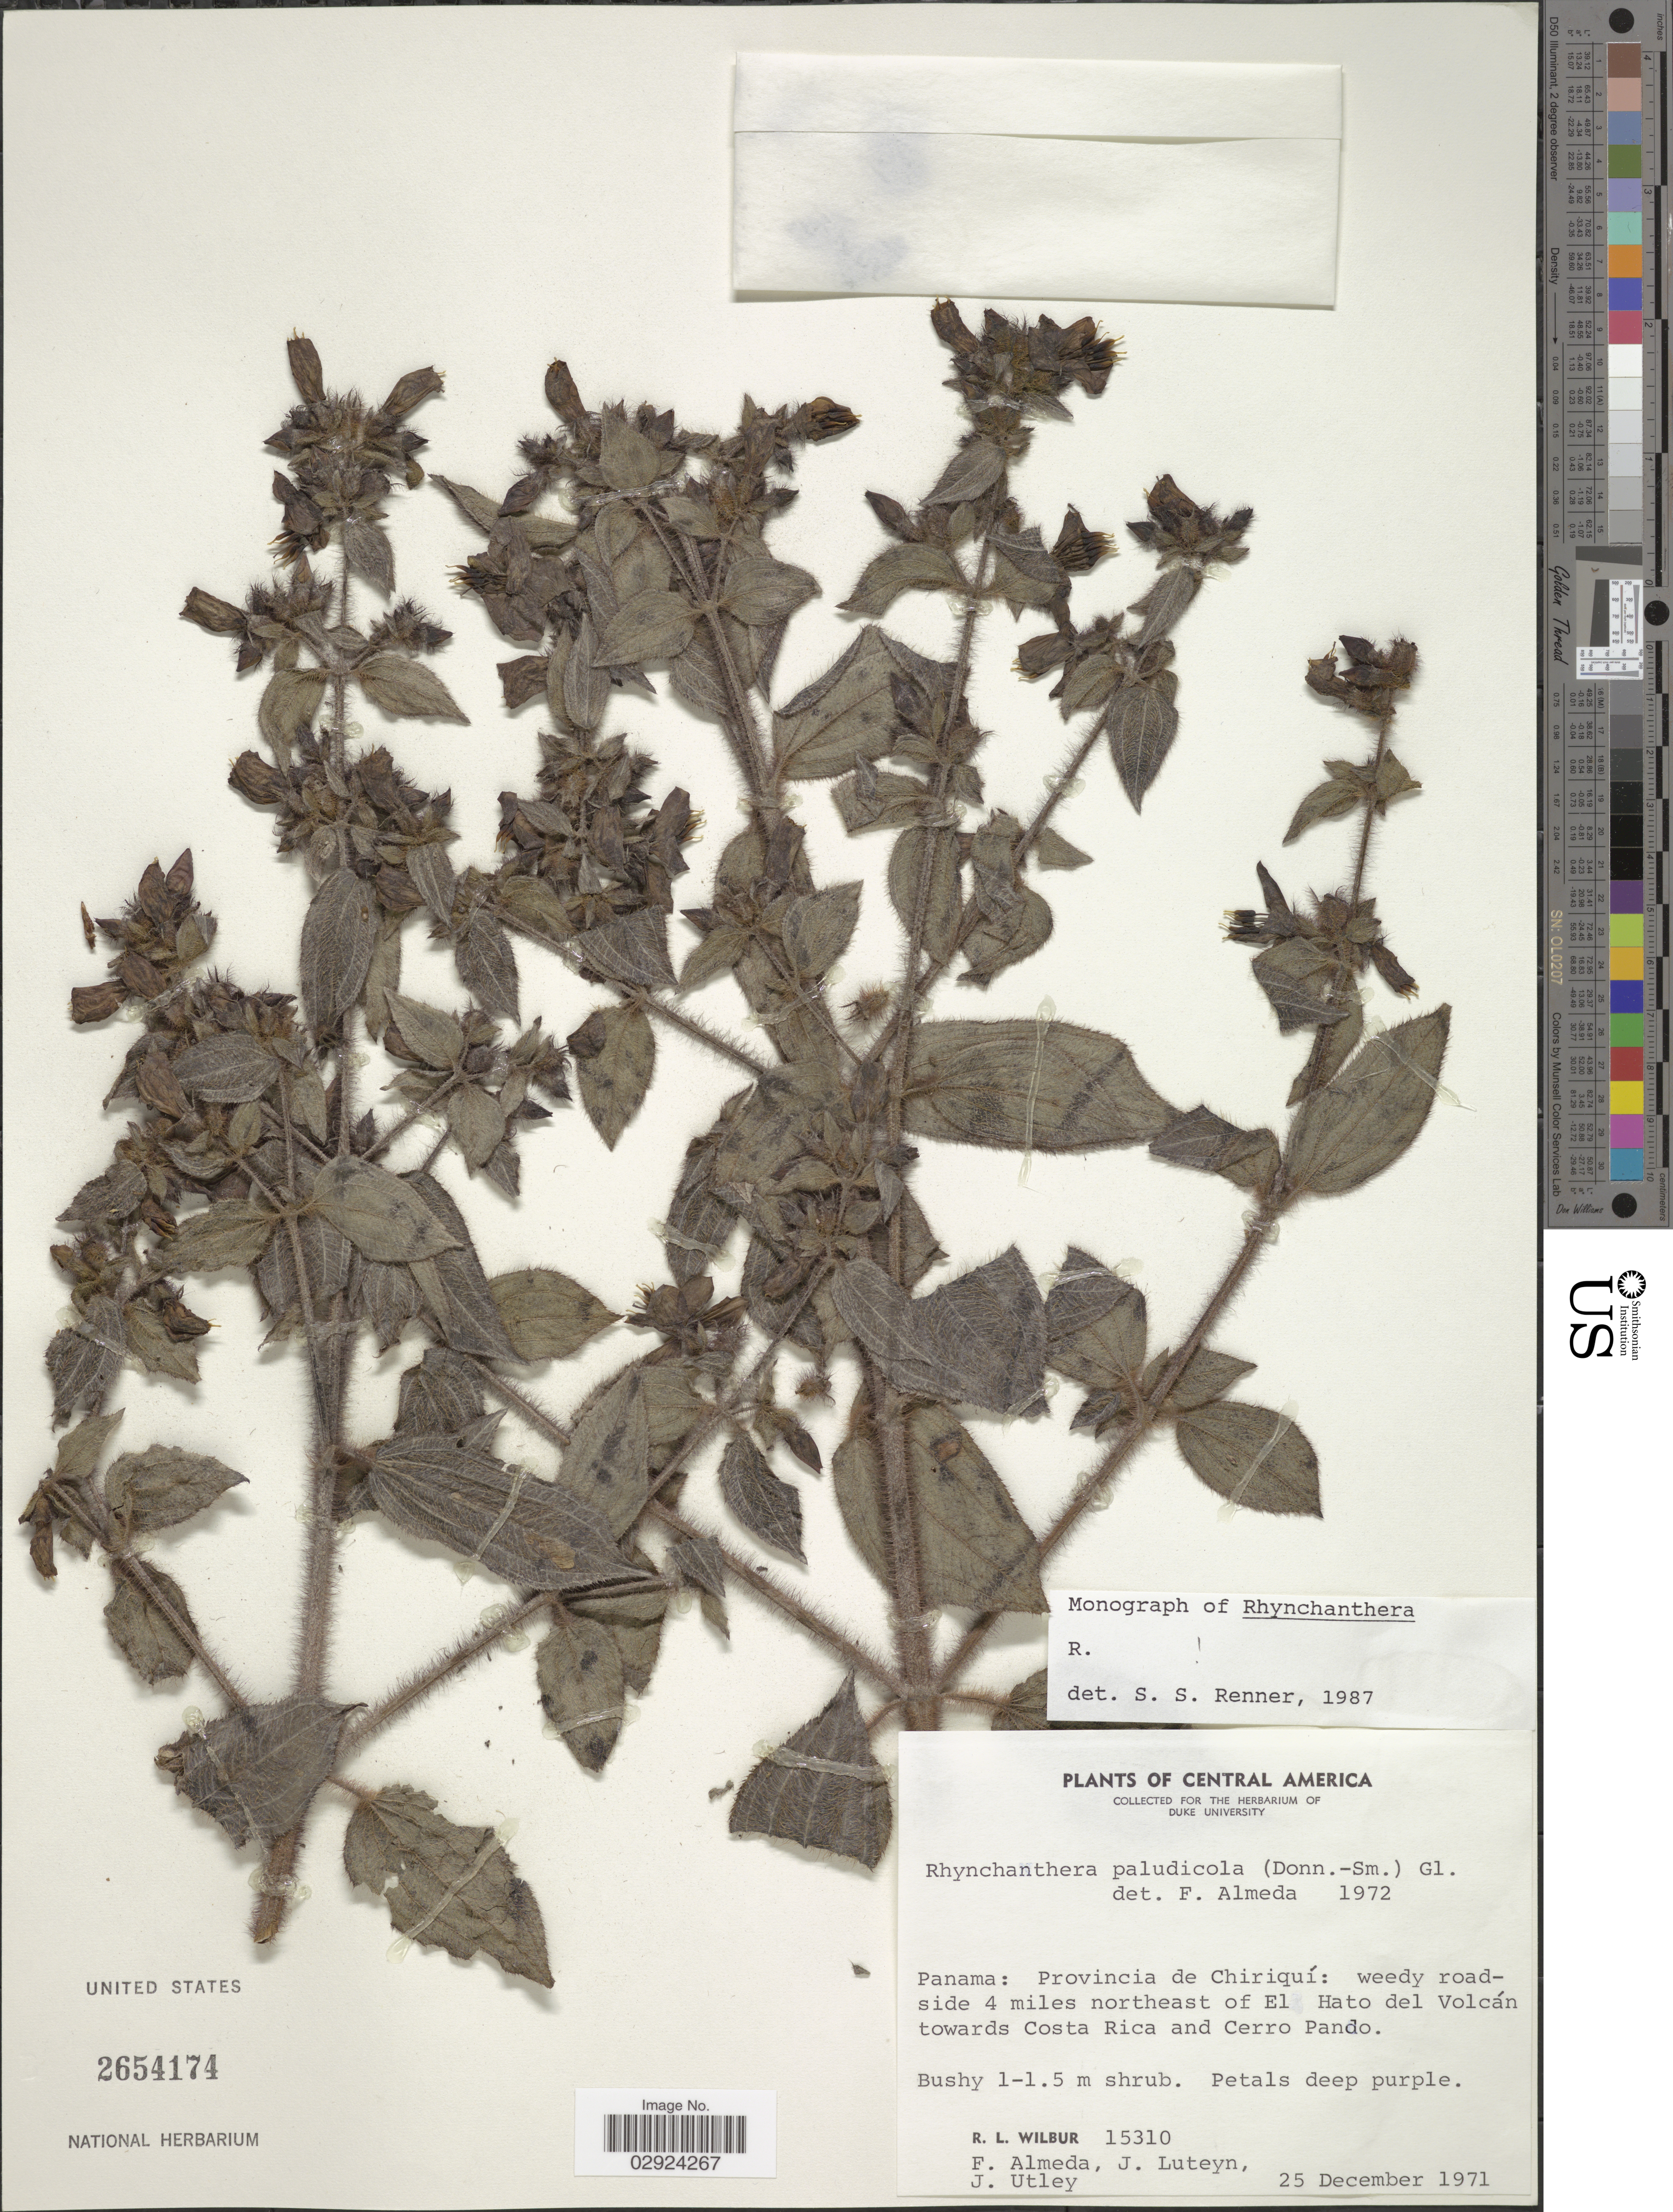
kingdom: Plantae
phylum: Tracheophyta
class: Magnoliopsida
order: Myrtales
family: Melastomataceae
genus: Rhynchanthera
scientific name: Rhynchanthera paludicola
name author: (Donn. Sm.) Gleason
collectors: R. L. Wilbur, F. Almeda, J. Luteyn & J. Utley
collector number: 15310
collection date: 1971-12-25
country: Panama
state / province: Chiriqui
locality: Provincia De Chiriquí: weedy roadside 4 miles northeast of El Hato del Volcán towards Costa Rica and Cerro Pando.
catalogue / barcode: US 2654174